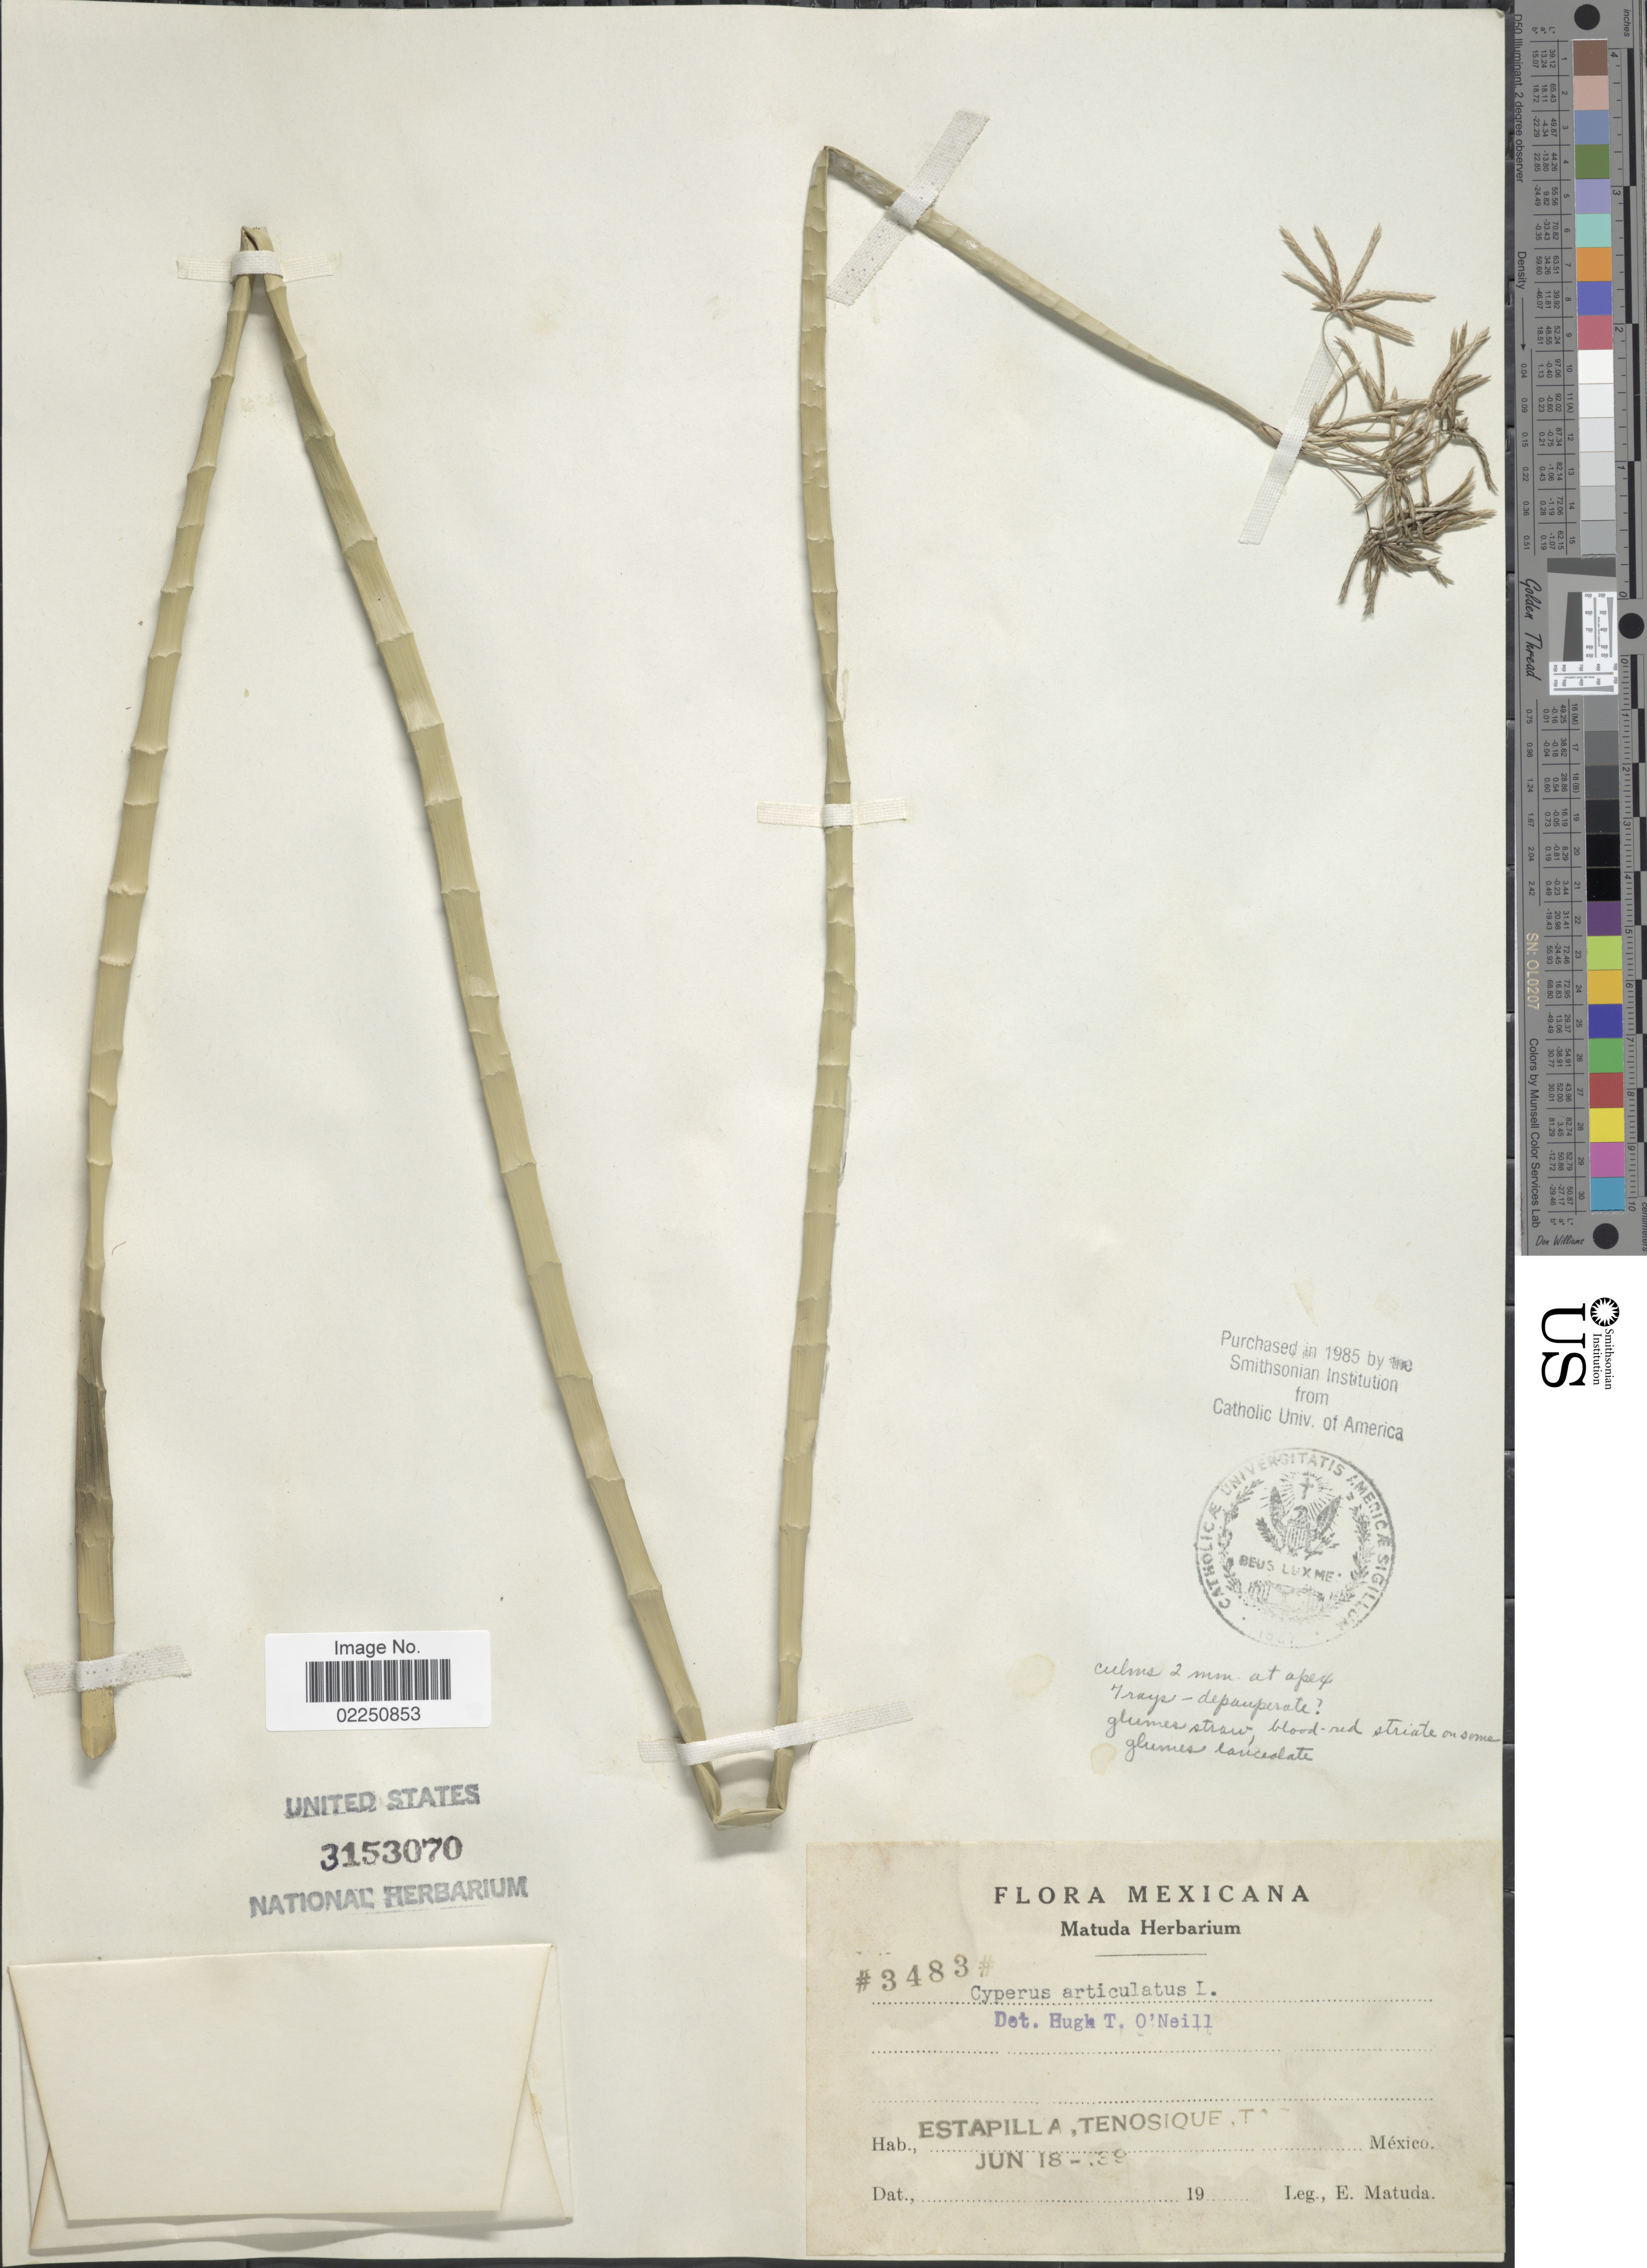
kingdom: Plantae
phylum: Tracheophyta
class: Liliopsida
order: Poales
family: Cyperaceae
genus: Cyperus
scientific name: Cyperus articulatus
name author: L.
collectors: E. Matuda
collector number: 3483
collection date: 1939-06-18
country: Mexico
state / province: Tabasco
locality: Estapilla, Tenosique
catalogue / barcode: US 3153070